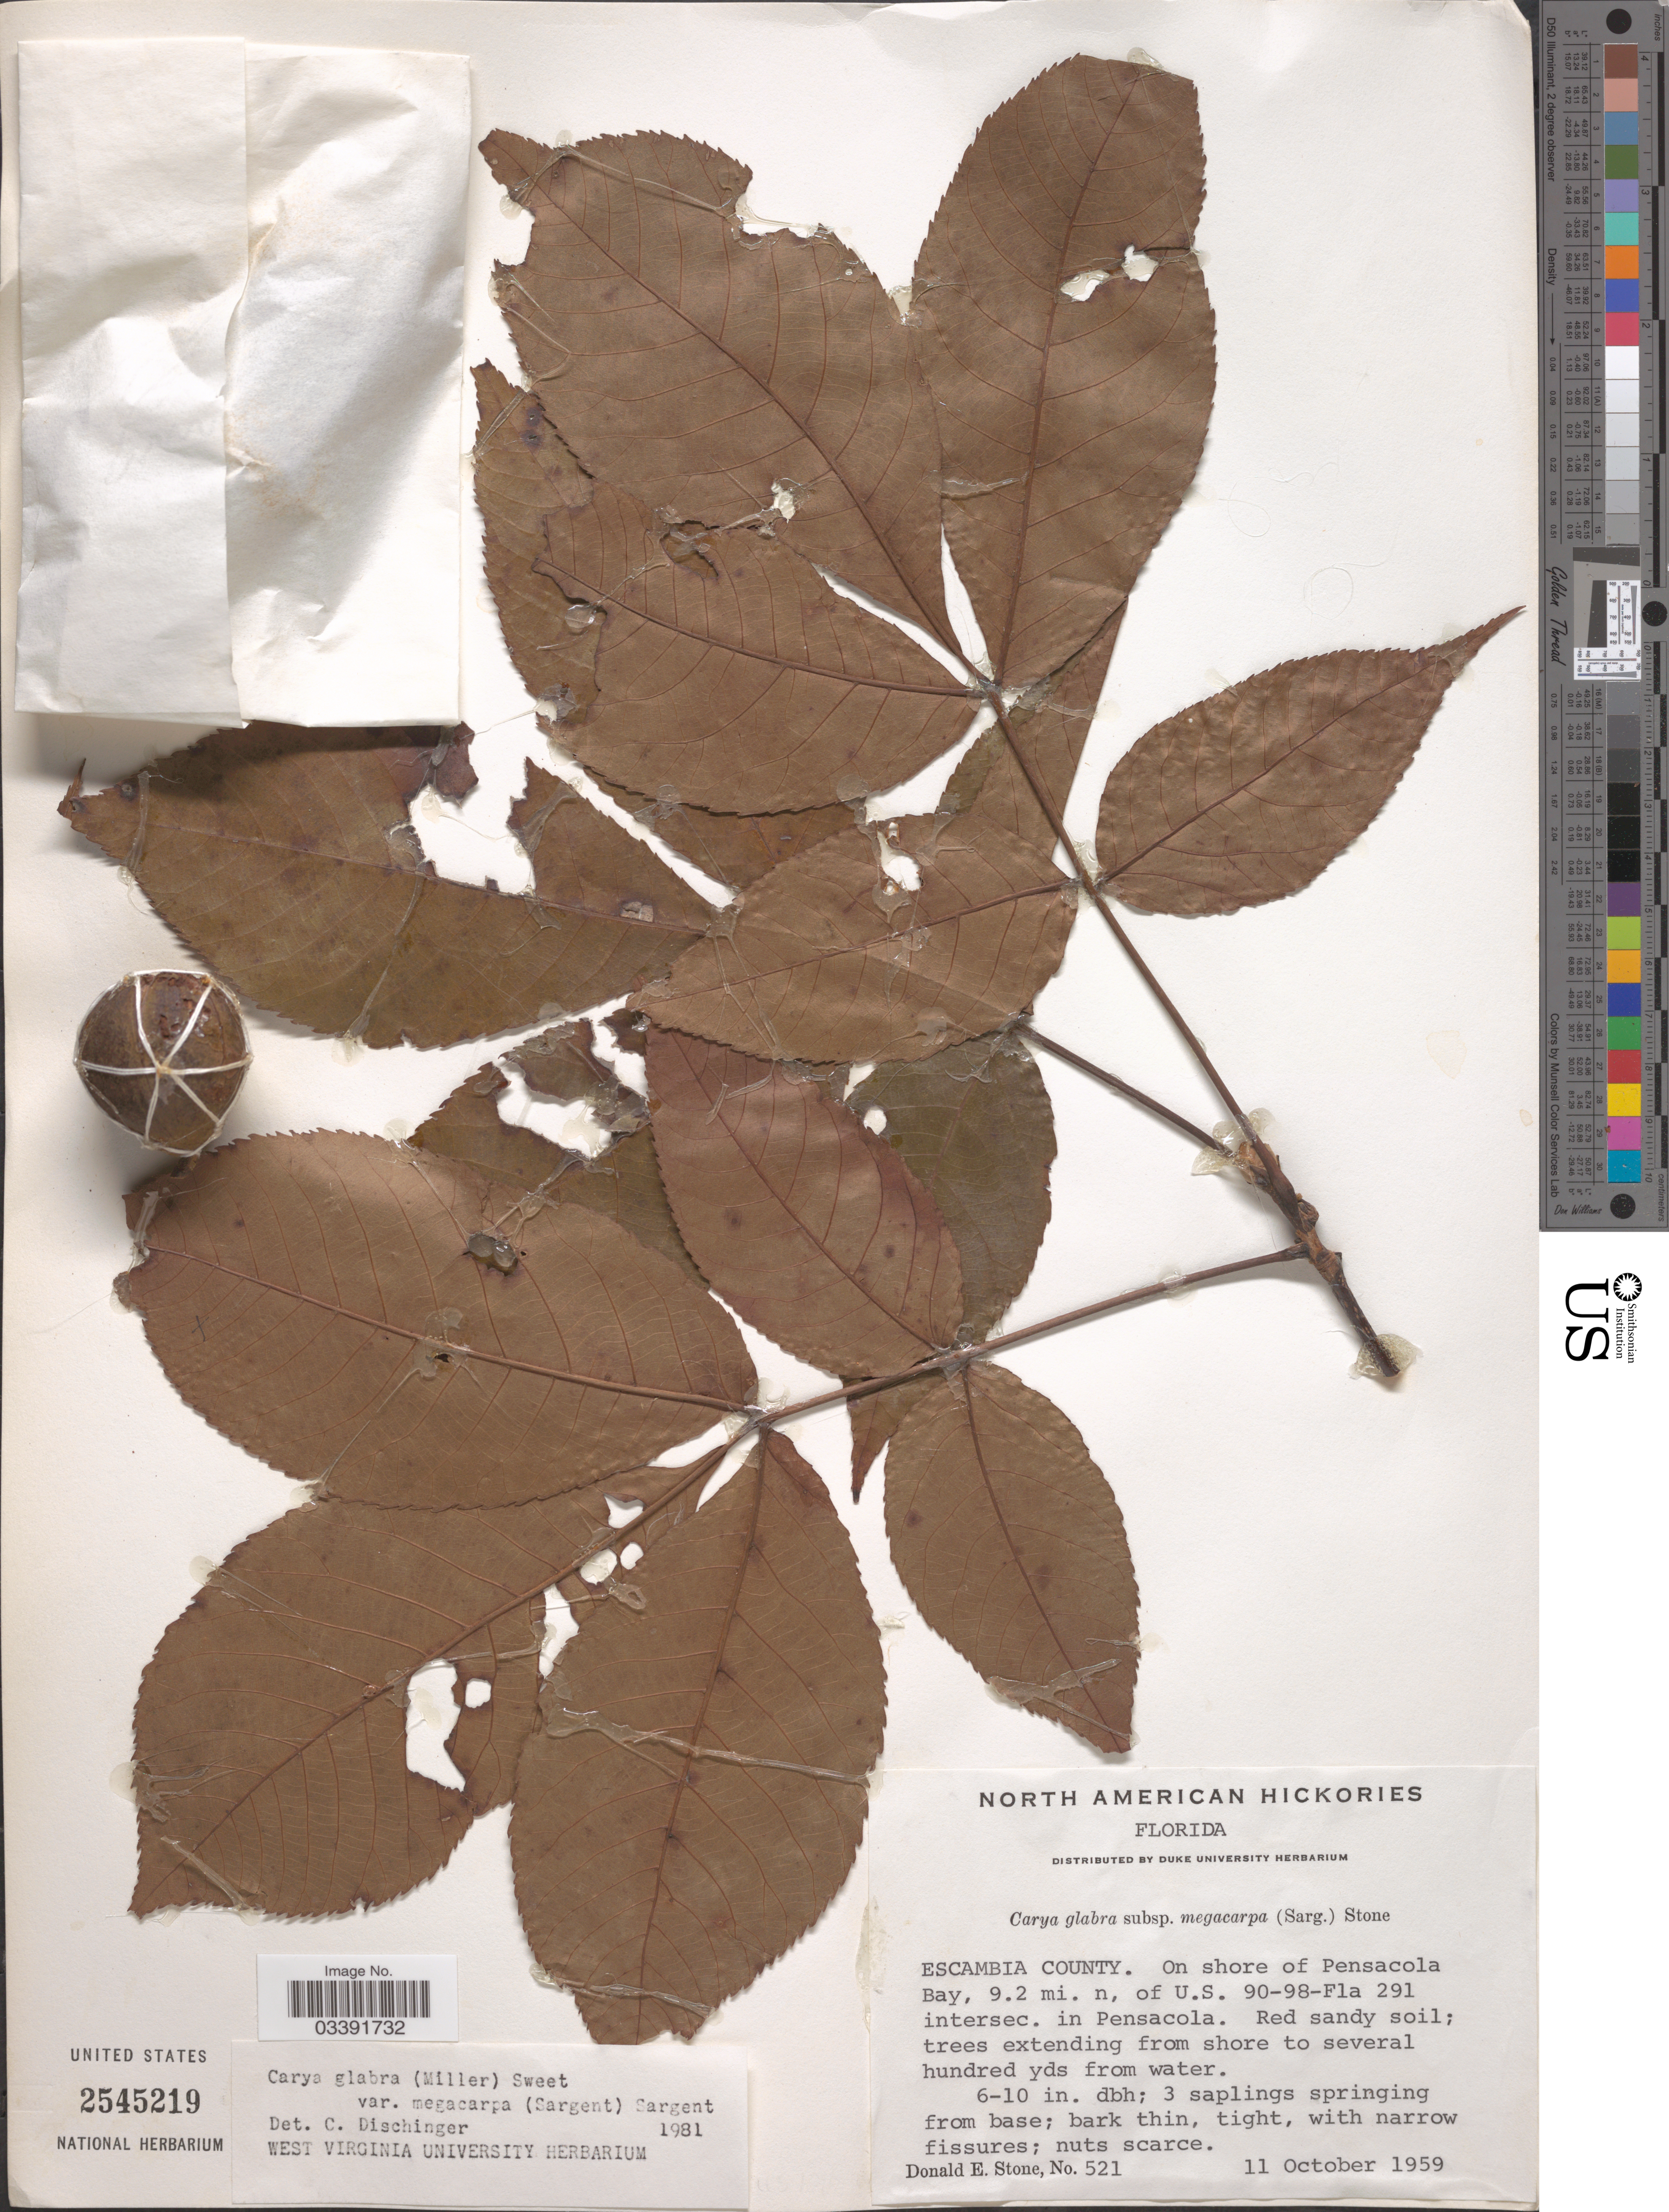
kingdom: Plantae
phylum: Tracheophyta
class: Magnoliopsida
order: Fagales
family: Juglandaceae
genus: Carya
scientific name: Carya glabra var. megacarpa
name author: (Sarg.) Sarg.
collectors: D. Stone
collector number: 521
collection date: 1959-10-11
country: United States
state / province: Florida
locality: Escambia County. On shore of Pensacola Bay, 9.2 mi. n, of U.s. 90-98-FLA 291 intersec. in Pensacola.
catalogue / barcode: US 2545219